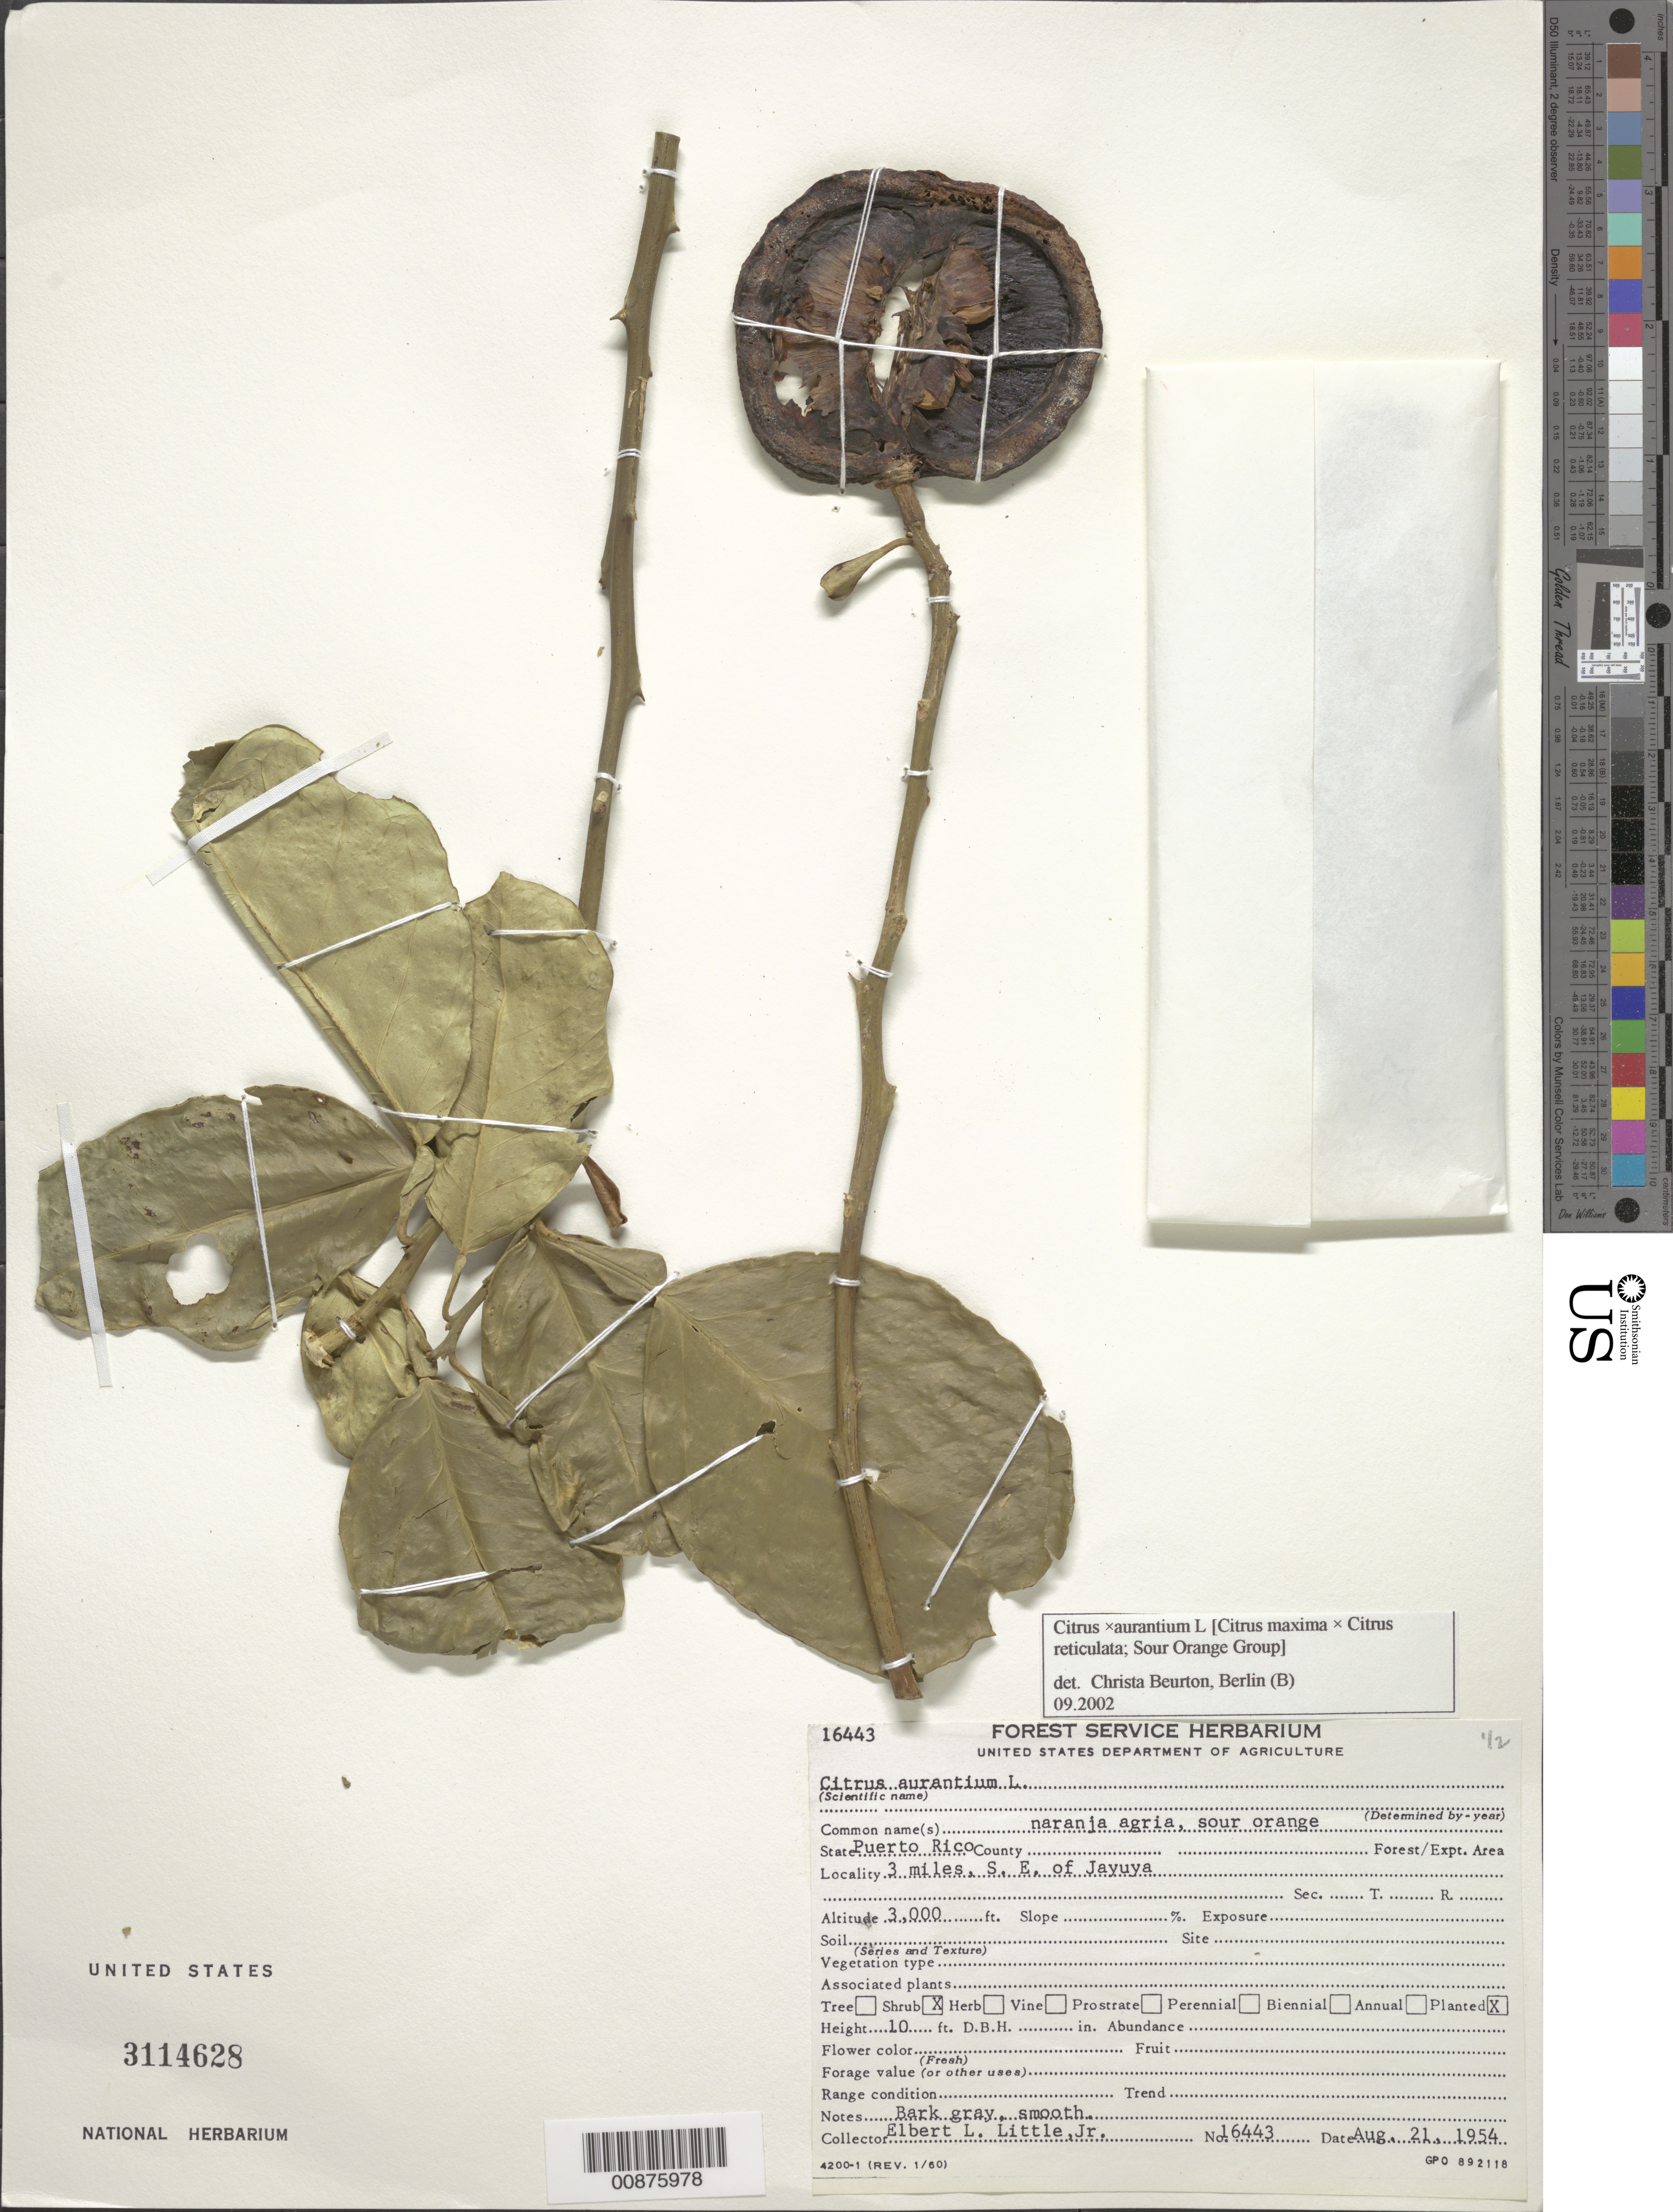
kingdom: Plantae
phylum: Tracheophyta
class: Magnoliopsida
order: Sapindales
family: Rutaceae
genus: Citrus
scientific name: Citrus maxima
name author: (Burm.) Merr.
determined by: Beurton, C.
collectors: E. L. Little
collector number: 16443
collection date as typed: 21 Aug 1954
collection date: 1954-08-21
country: Puerto Rico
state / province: Ponce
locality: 3 miles SE of Jayuya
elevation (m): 914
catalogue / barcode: US 3114628